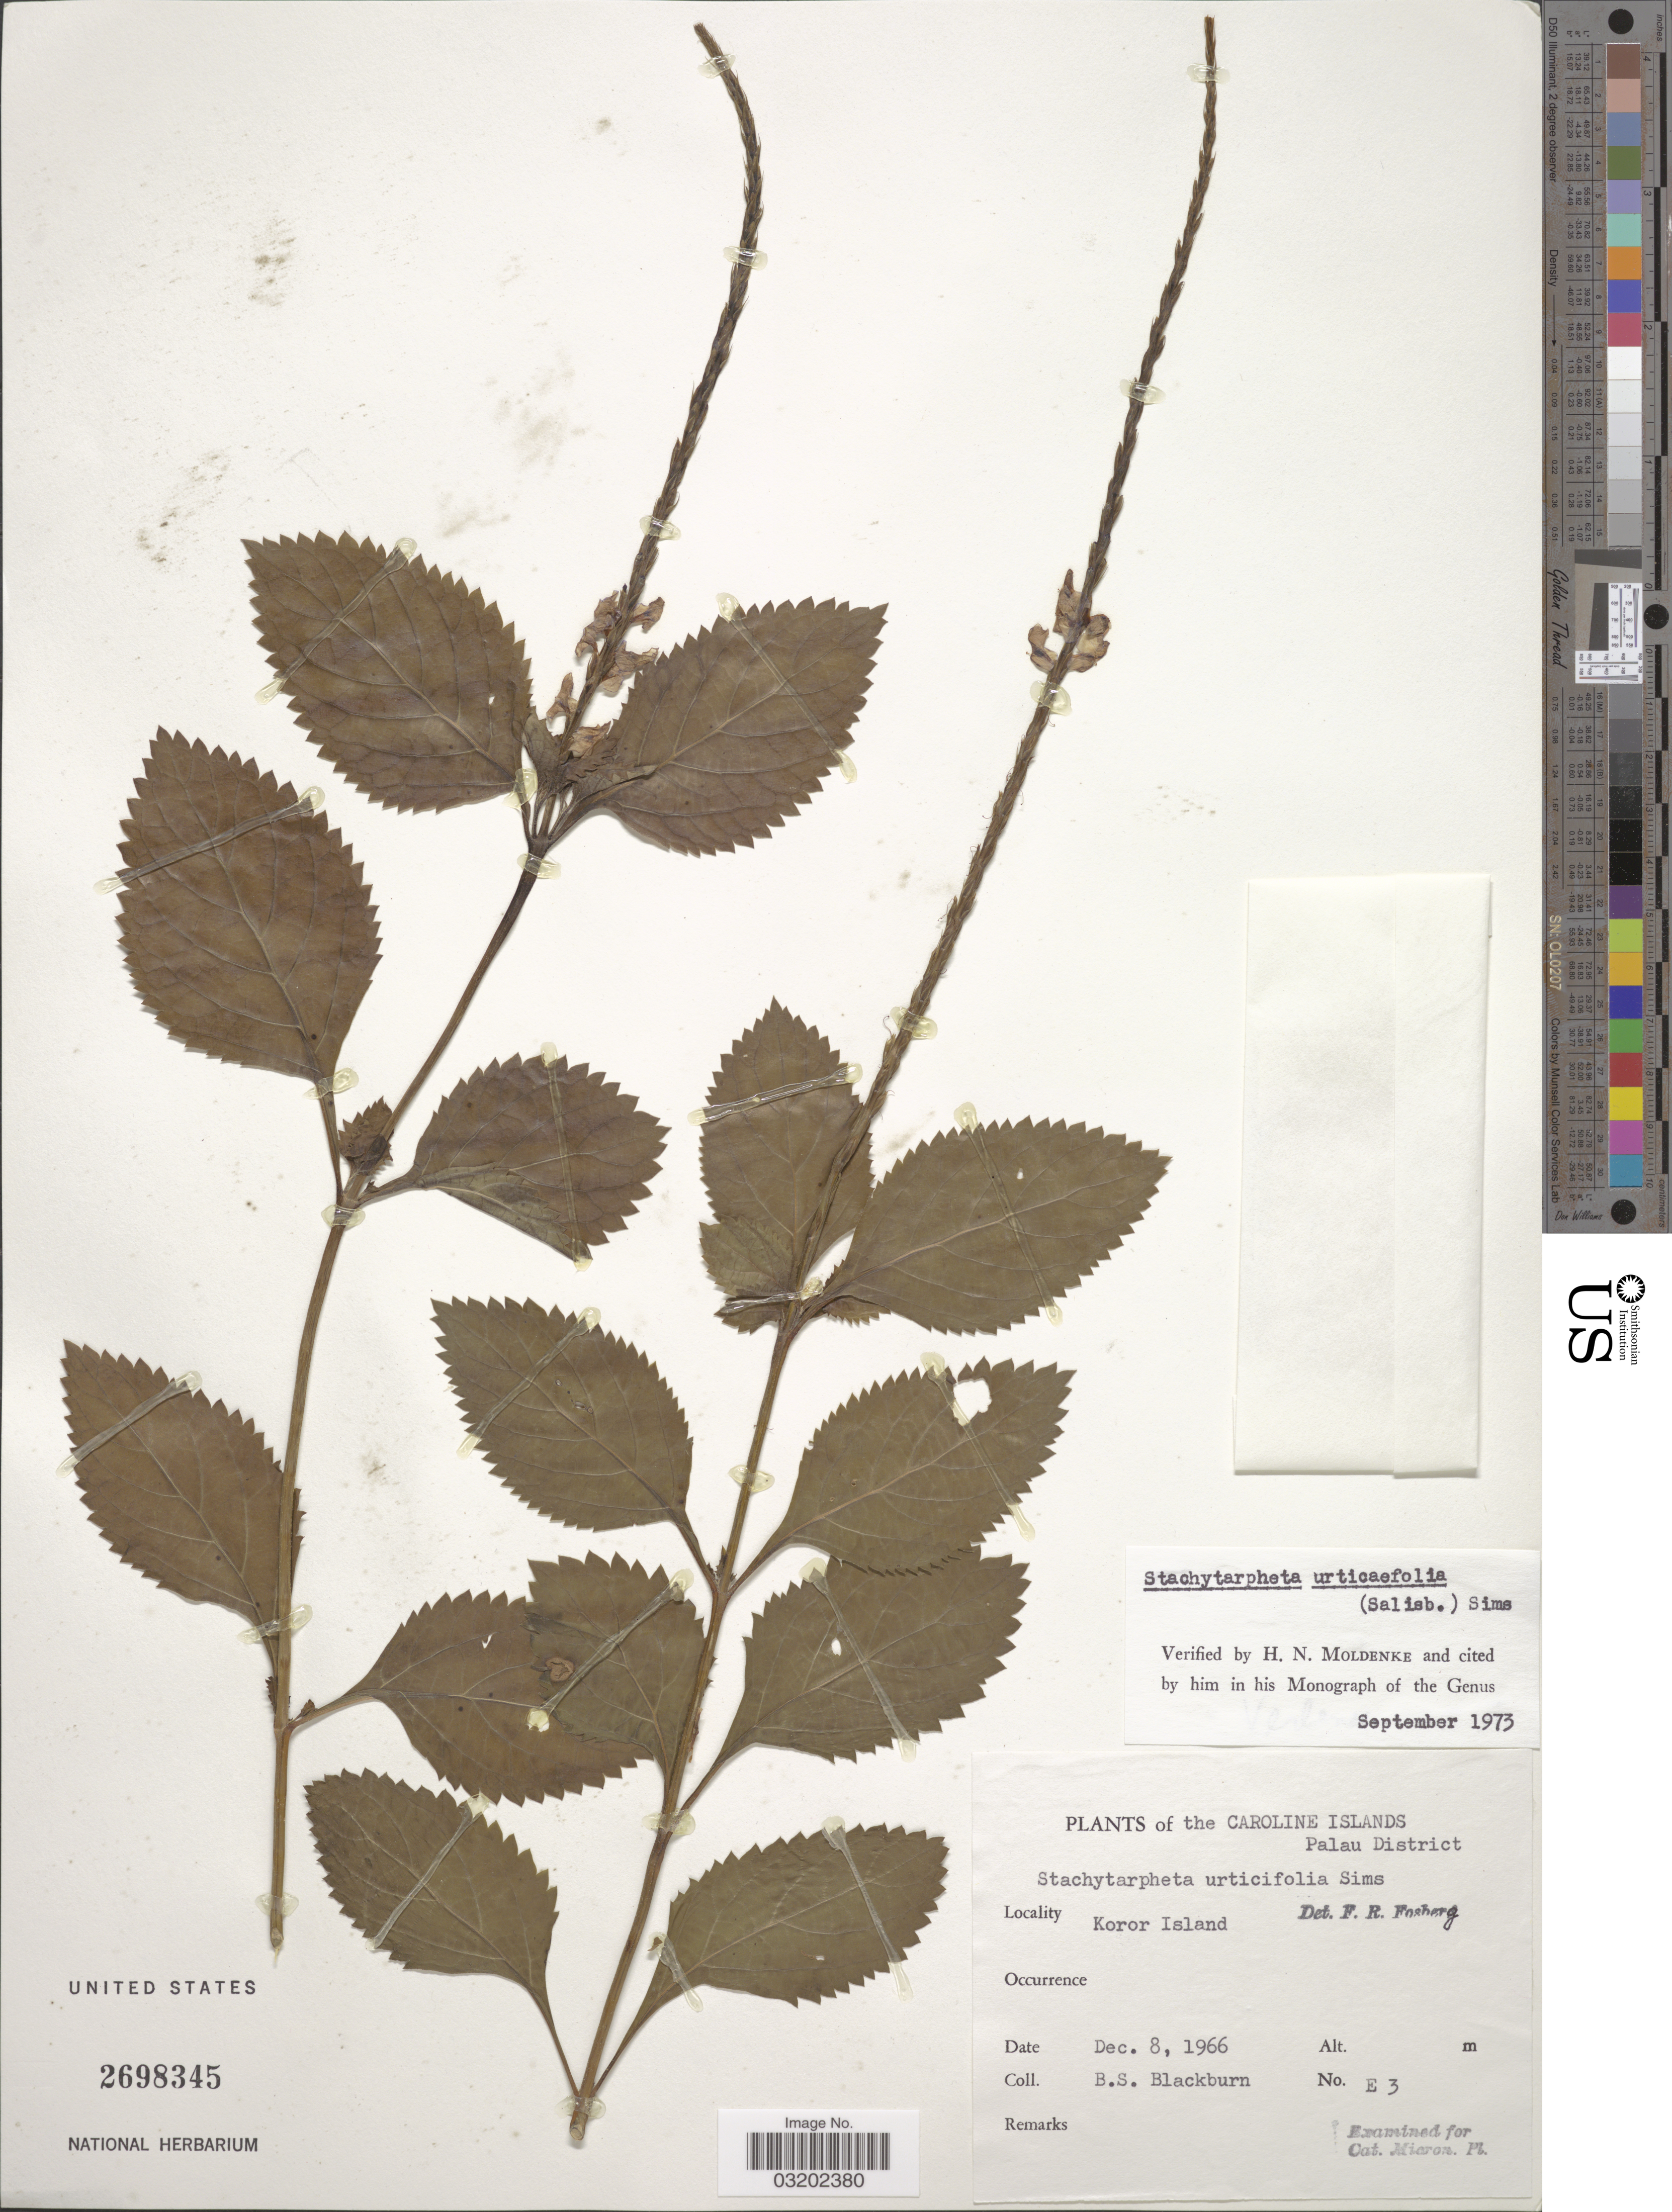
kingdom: Plantae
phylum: Tracheophyta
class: Magnoliopsida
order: Lamiales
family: Verbenaceae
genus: Stachytarpheta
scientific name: Stachytarpheta urticifolia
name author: Sims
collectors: B. S. Blackburn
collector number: E 3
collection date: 1966-12-08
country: Palau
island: Oreor [Koror]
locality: The Caroline Islands, Palau District. Koror Island.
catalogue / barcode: US 2698345